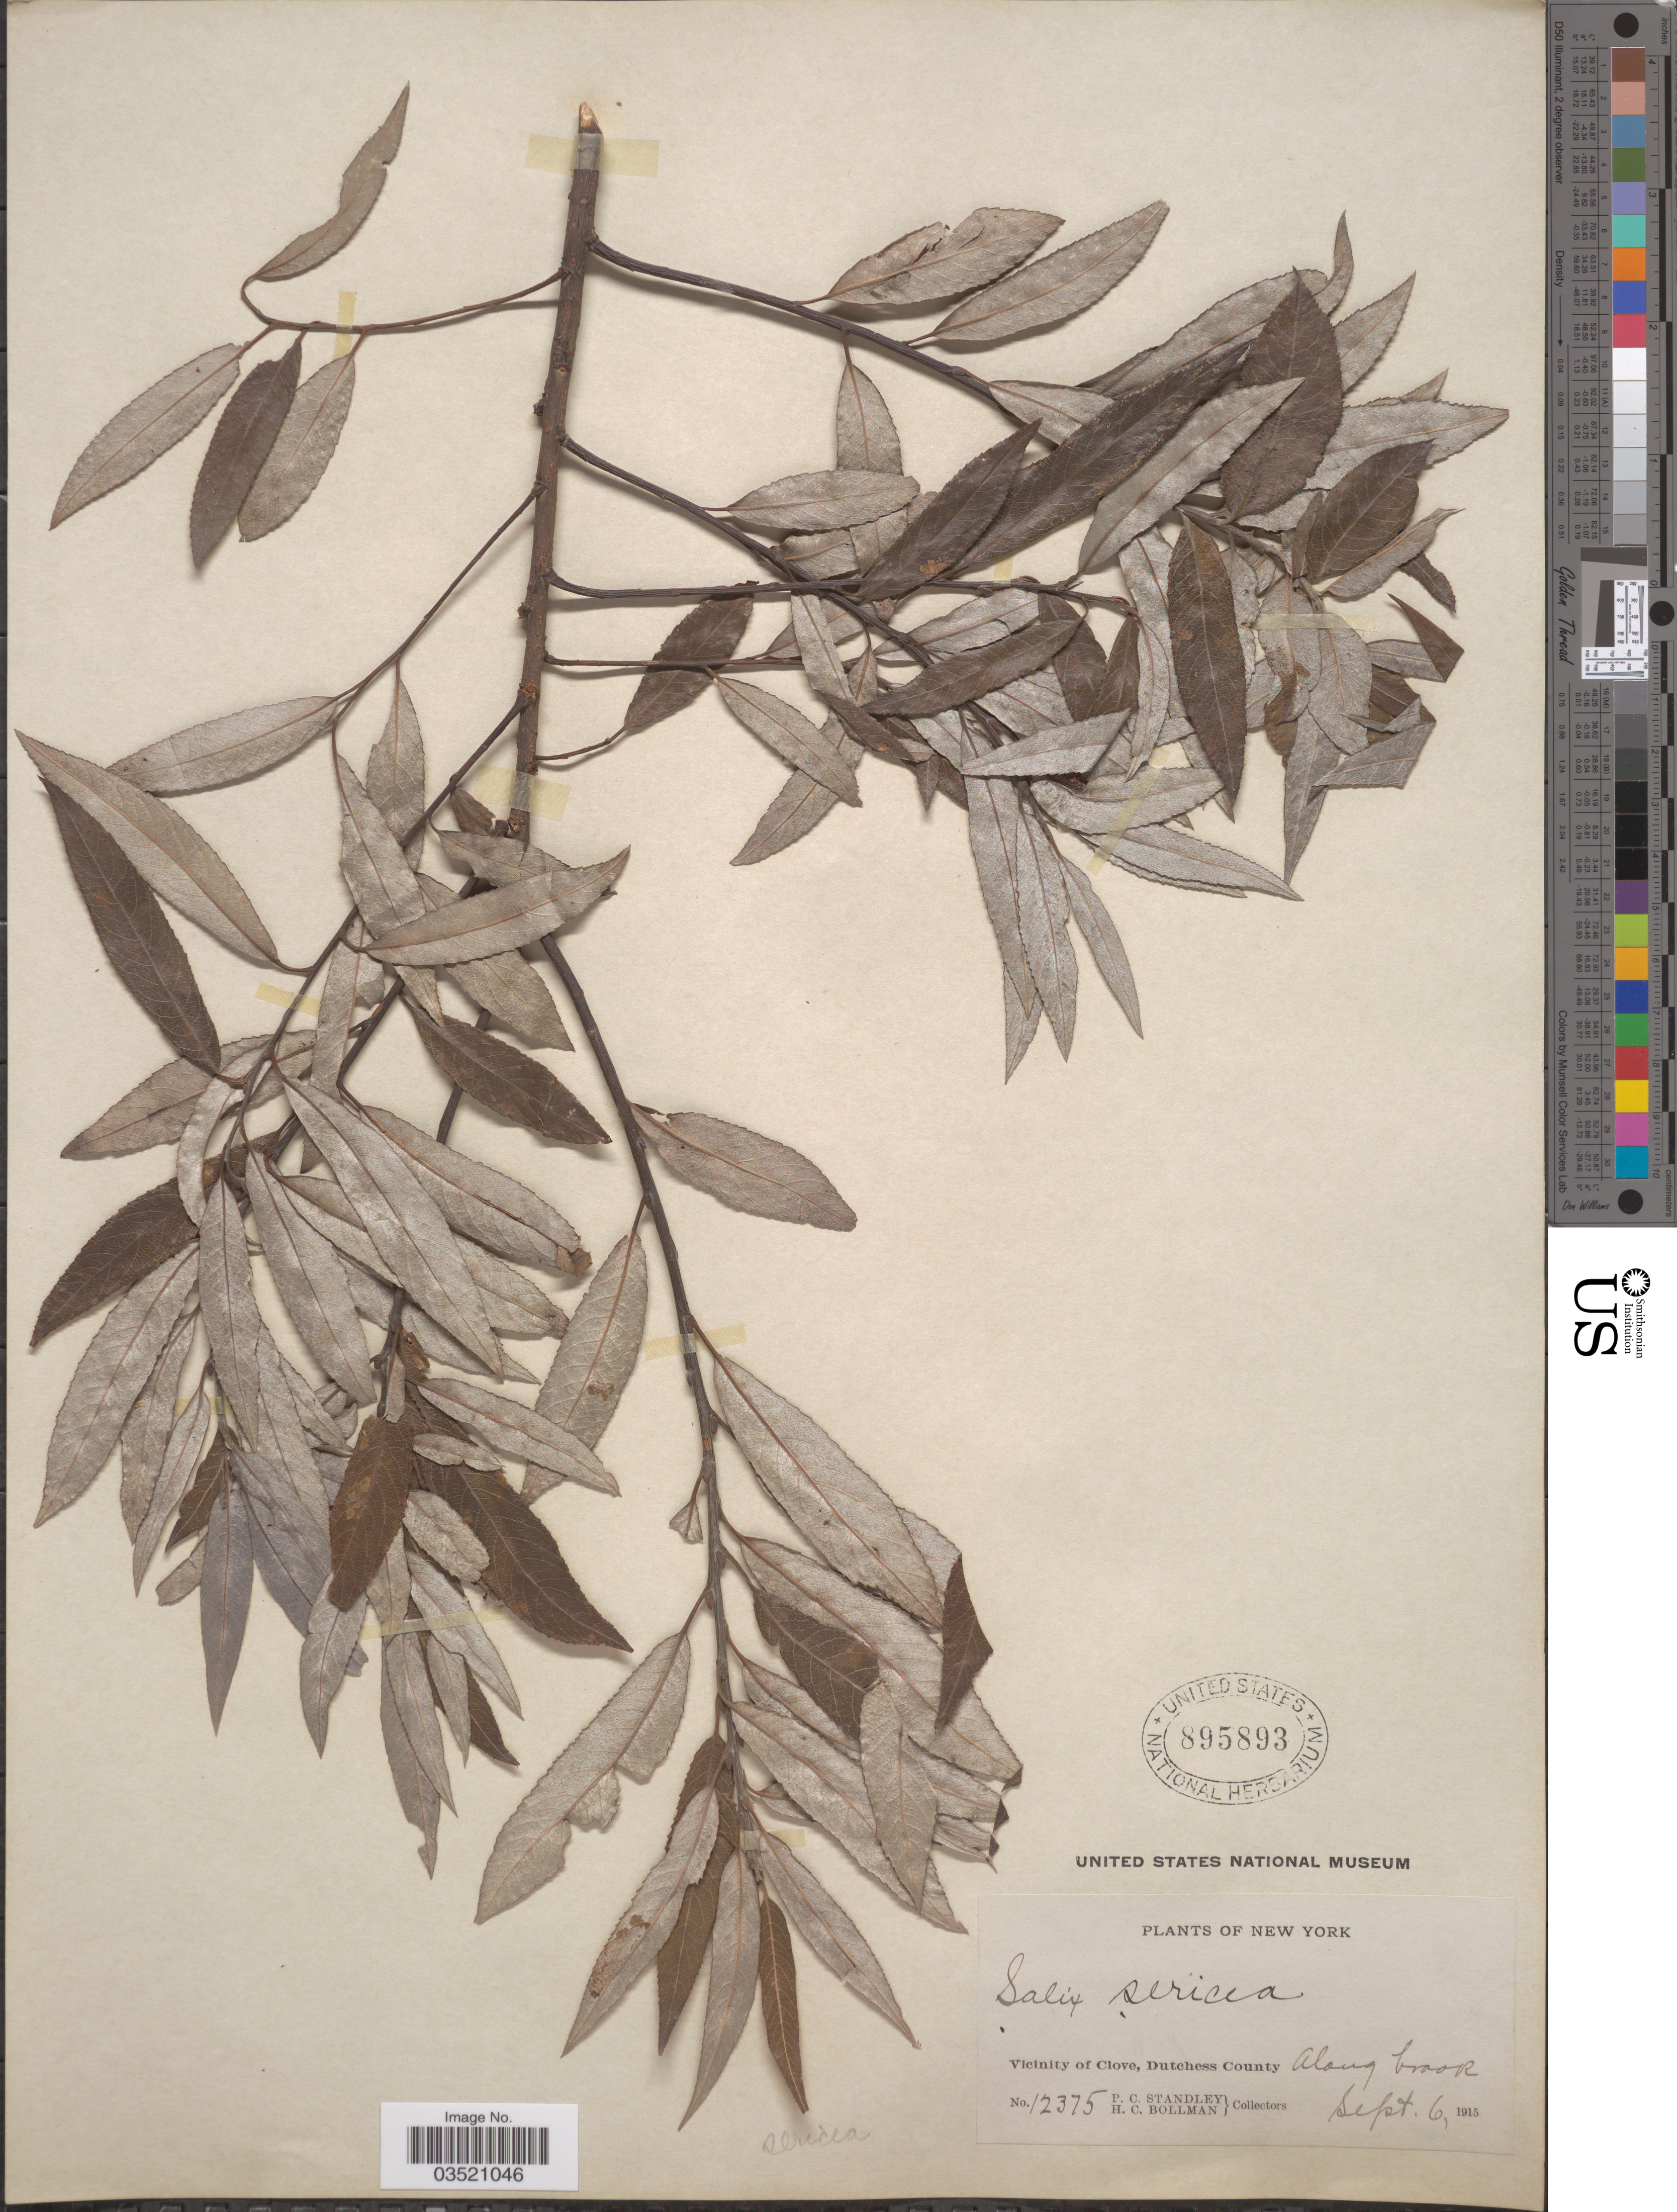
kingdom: Plantae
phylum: Tracheophyta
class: Magnoliopsida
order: Malpighiales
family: Salicaceae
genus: Salix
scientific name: Salix sericea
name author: Marshall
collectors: P. C. Standley & H. C. Bollman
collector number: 12375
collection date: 1915-09-06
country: United States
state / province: New York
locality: Vicinity of Clove, Dutchess County. Along brook.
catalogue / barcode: US 895893